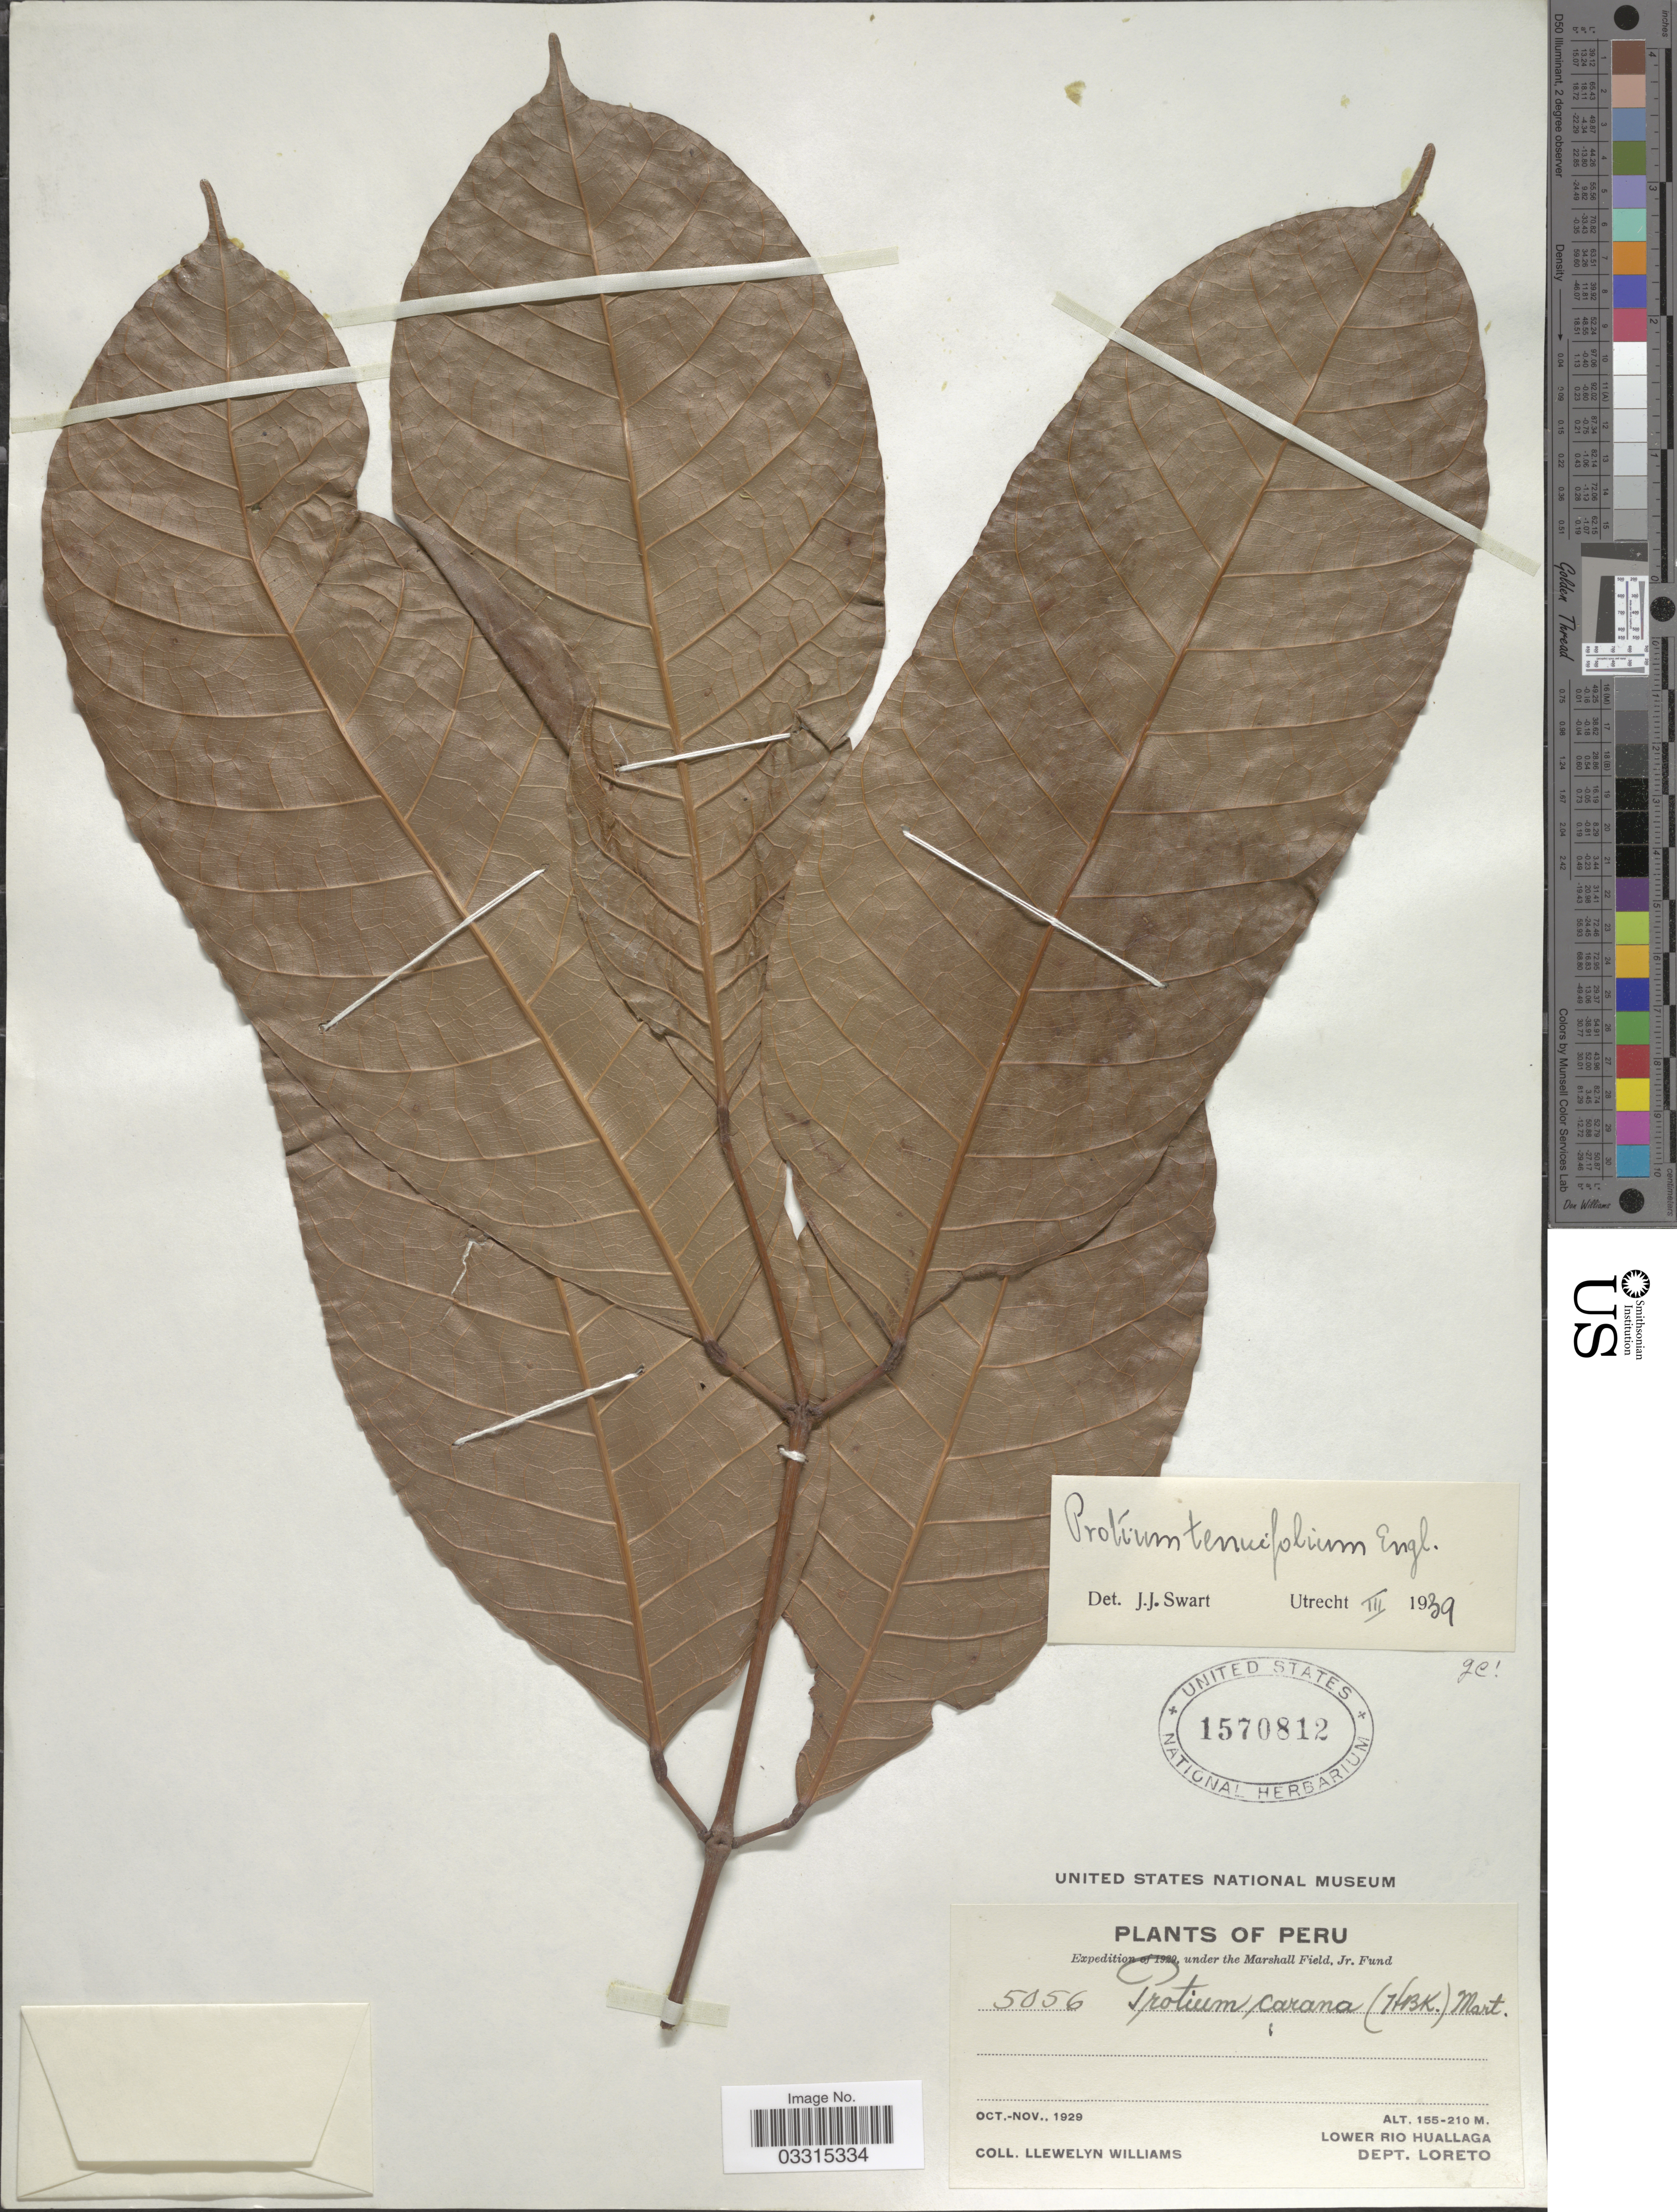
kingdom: Plantae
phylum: Tracheophyta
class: Magnoliopsida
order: Sapindales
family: Burseraceae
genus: Protium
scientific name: Protium tenuifolium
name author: (Engl.) Engl.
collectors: Ll. Williams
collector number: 5056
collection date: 1929-10/1929-11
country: Peru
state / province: Loreto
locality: Lower Rio Huallaga. Dept. Loreto.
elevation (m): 155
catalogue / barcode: US 1570812